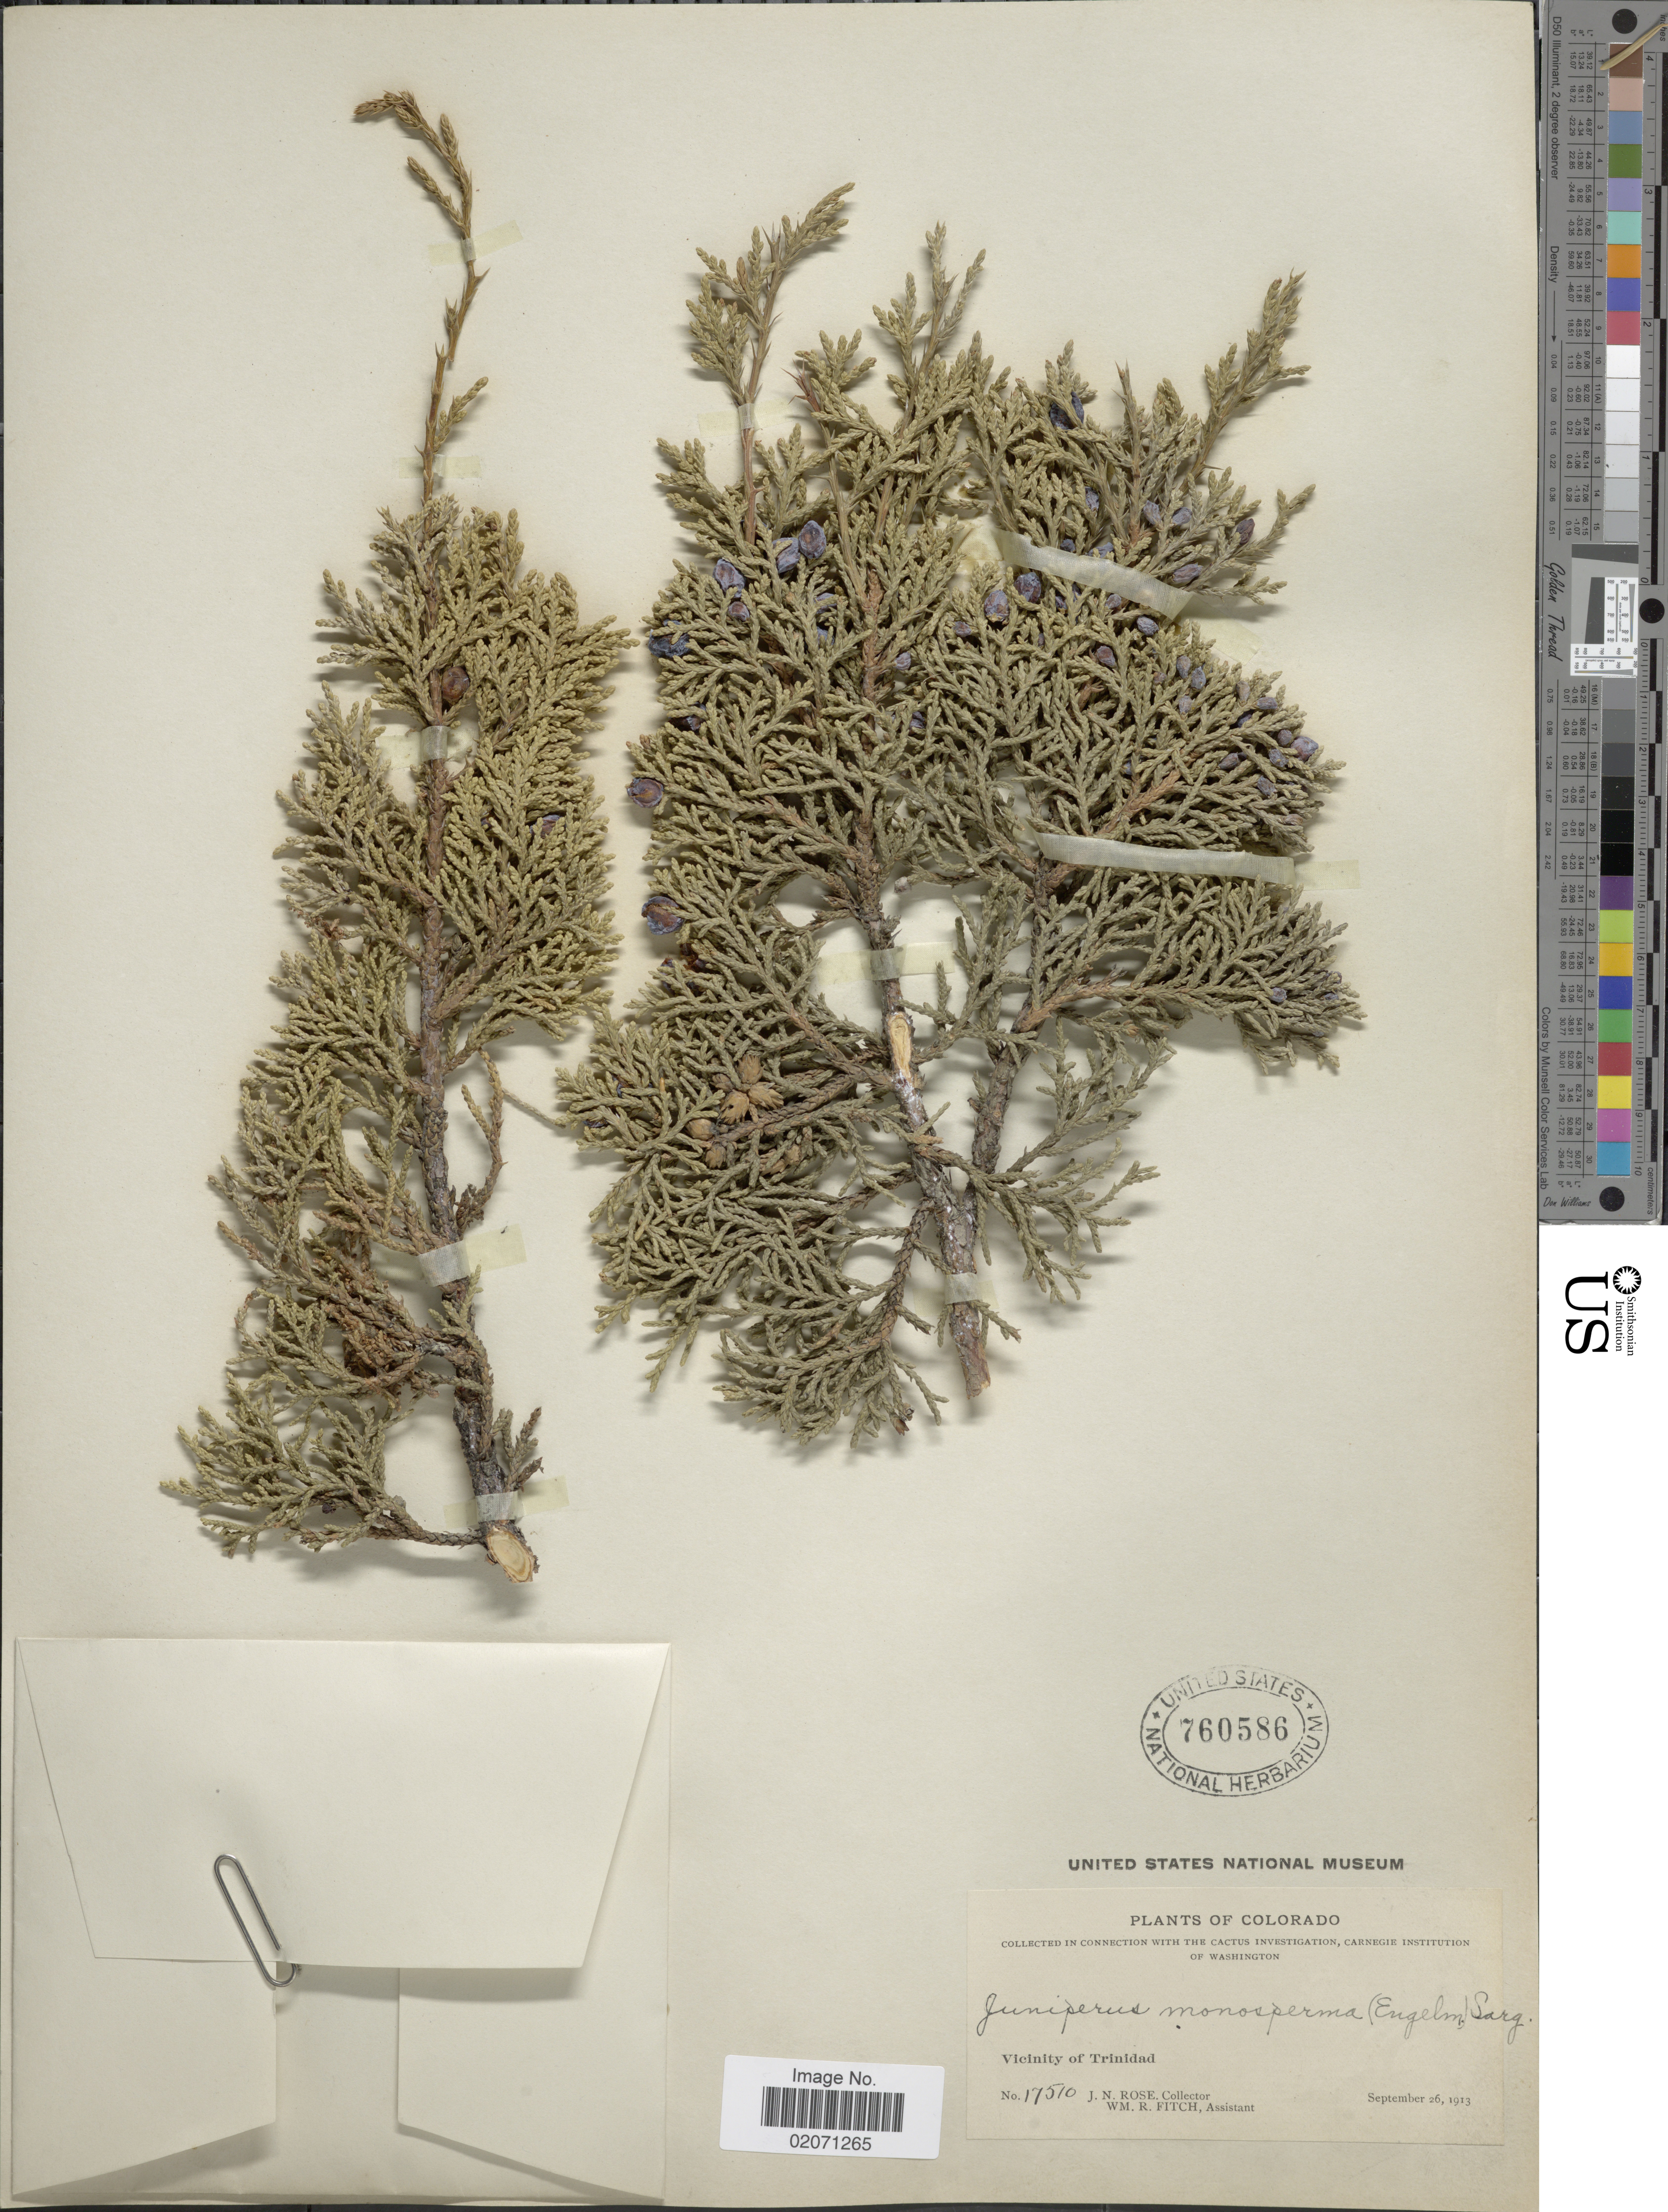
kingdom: Plantae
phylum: Tracheophyta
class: Pinopsida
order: Pinales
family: Cupressaceae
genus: Juniperus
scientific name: Juniperus monosperma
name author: (Engelm.) Sarg.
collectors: J. N. Rose & W. R. Fitch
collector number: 17510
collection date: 1913-09-26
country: United States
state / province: Colorado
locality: Vicinity of Trinidad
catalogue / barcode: US 760586